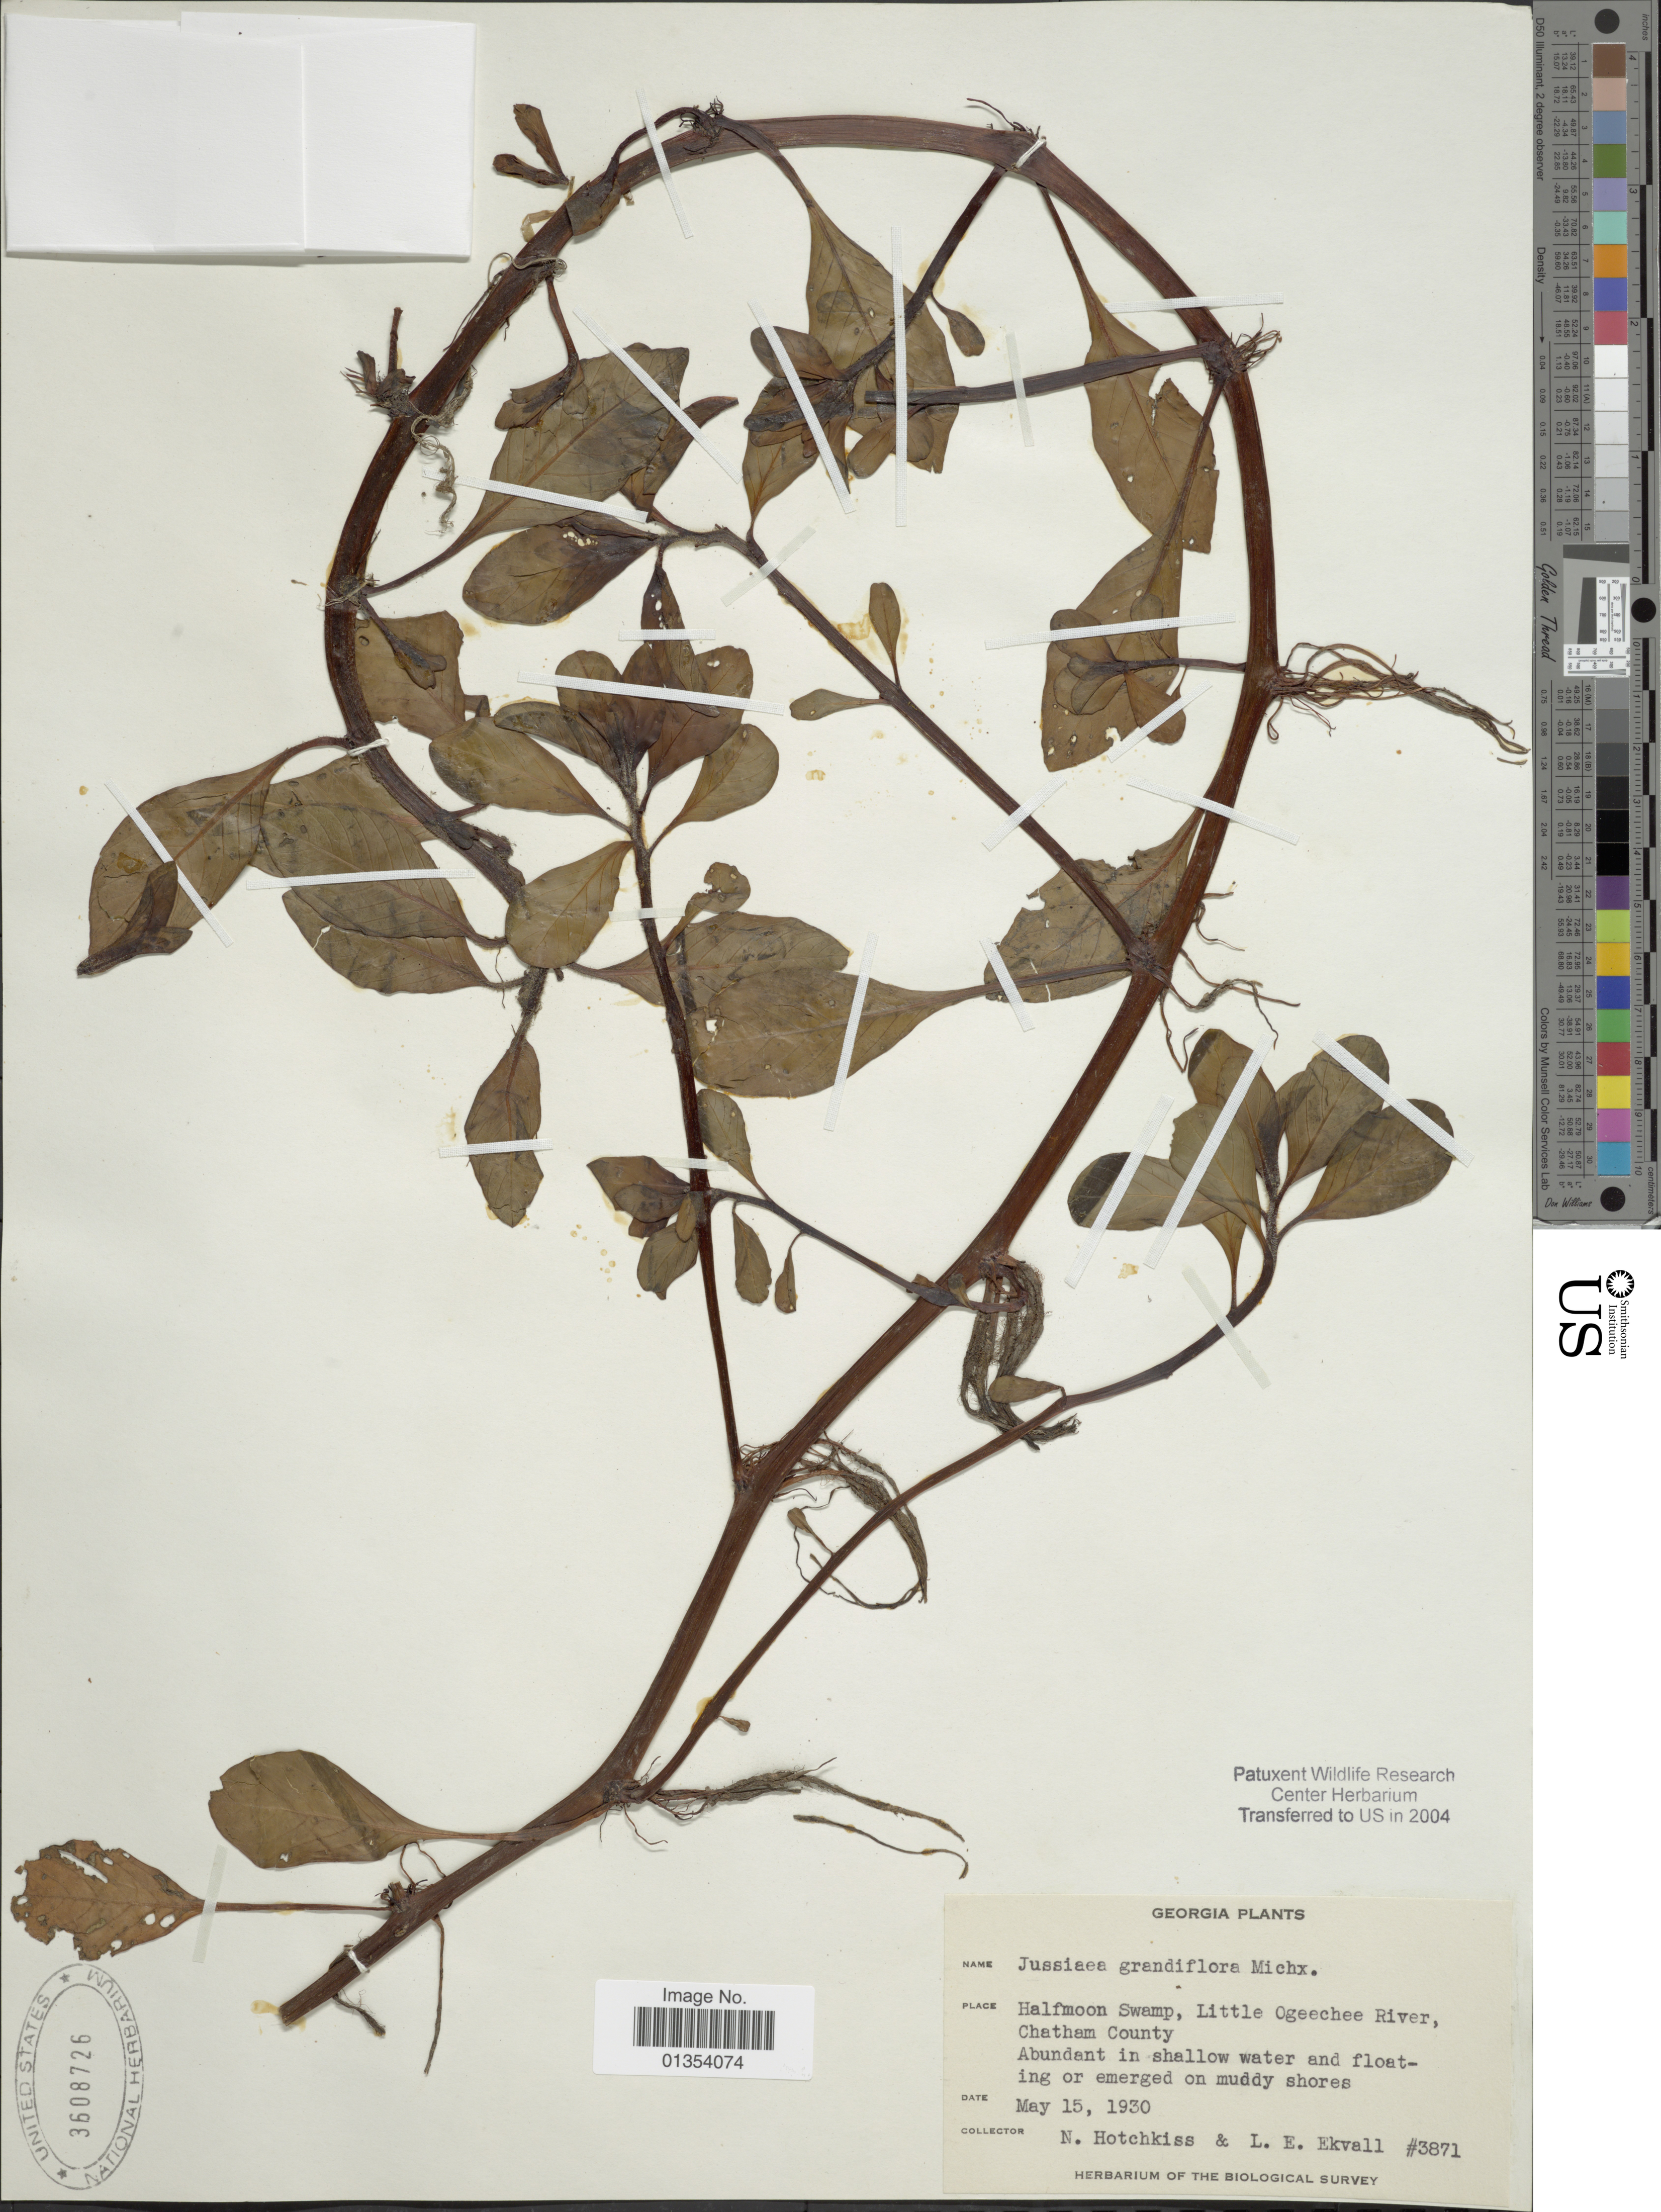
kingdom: Plantae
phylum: Tracheophyta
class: Magnoliopsida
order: Myrtales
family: Onagraceae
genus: Ludwigia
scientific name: Ludwigia grandiflora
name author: (Michx.) Greuter & Burdet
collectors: N. Hotchkiss & L. Ekvall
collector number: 3871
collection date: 1930-05-15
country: United States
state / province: Georgia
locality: Halfmoon Swamp, Little Ogeechee River, Chatham County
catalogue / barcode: US 3608726